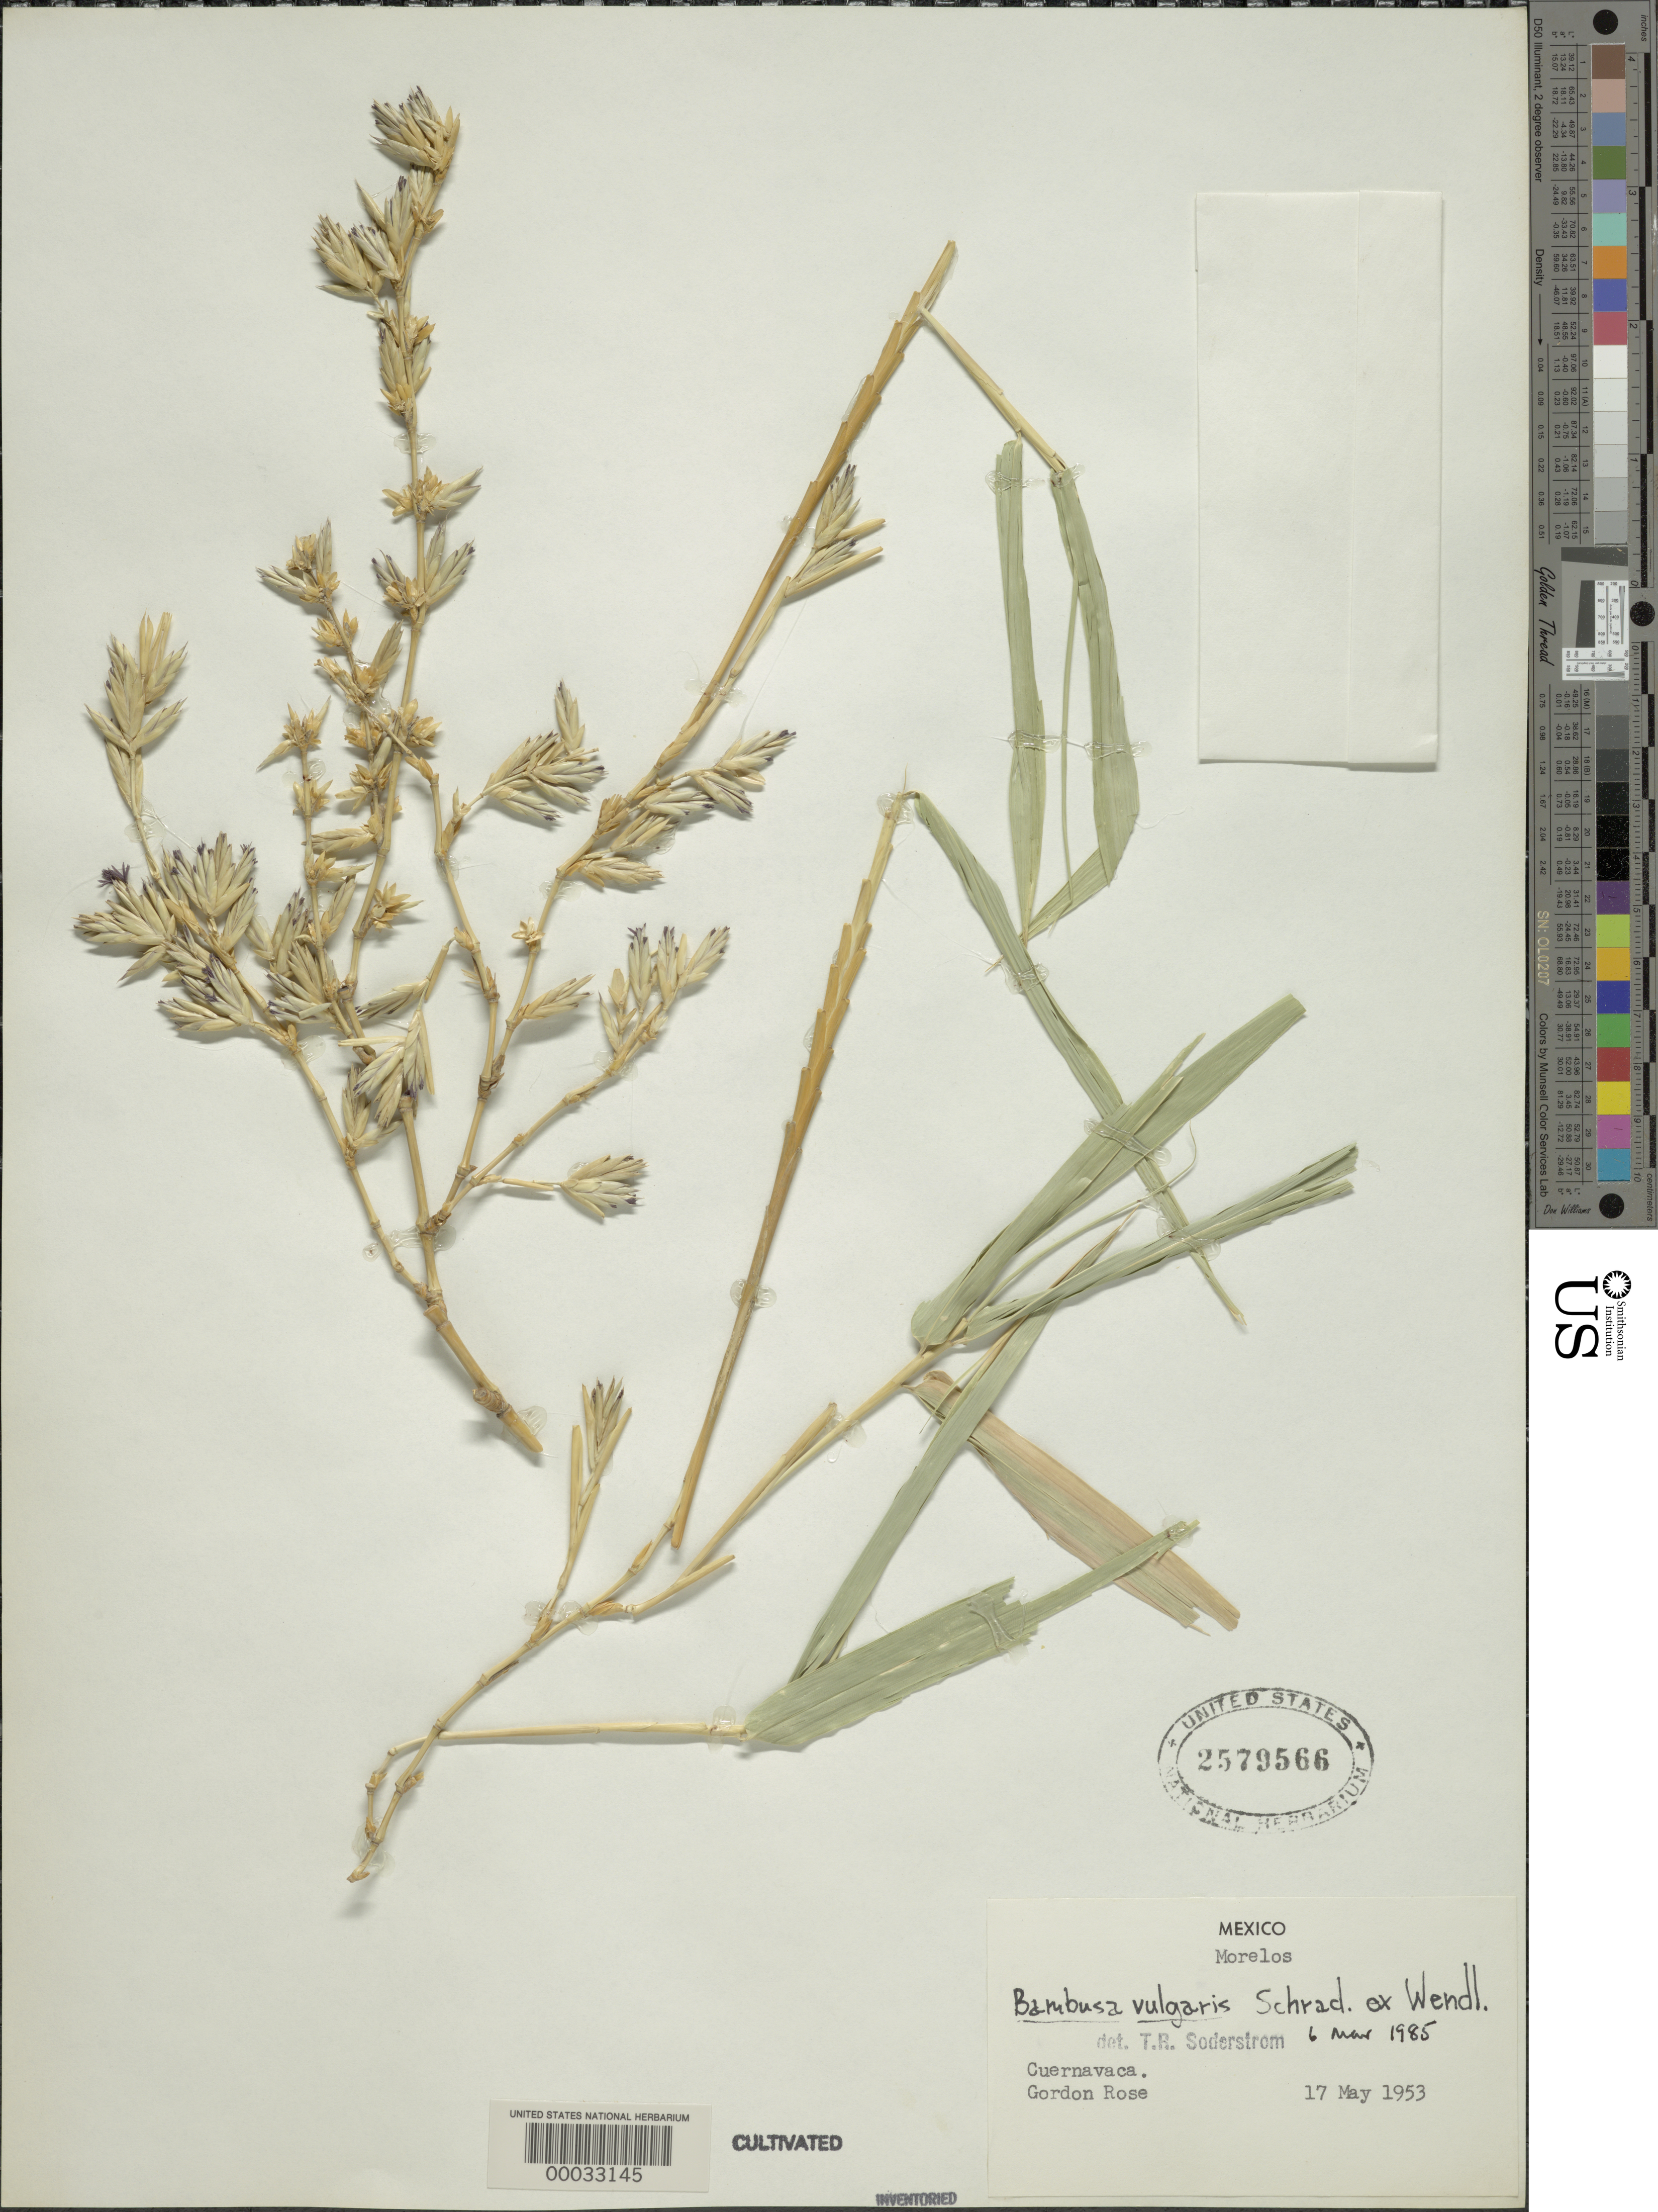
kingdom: Plantae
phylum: Tracheophyta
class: Liliopsida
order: Poales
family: Poaceae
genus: Bambusa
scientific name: Bambusa vulgaris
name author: Schrad. ex J.C. Wendl.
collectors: G. Rose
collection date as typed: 17 May 1953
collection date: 1953-05-17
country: Mexico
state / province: Morelos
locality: Cuernavaca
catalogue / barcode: US 2579566